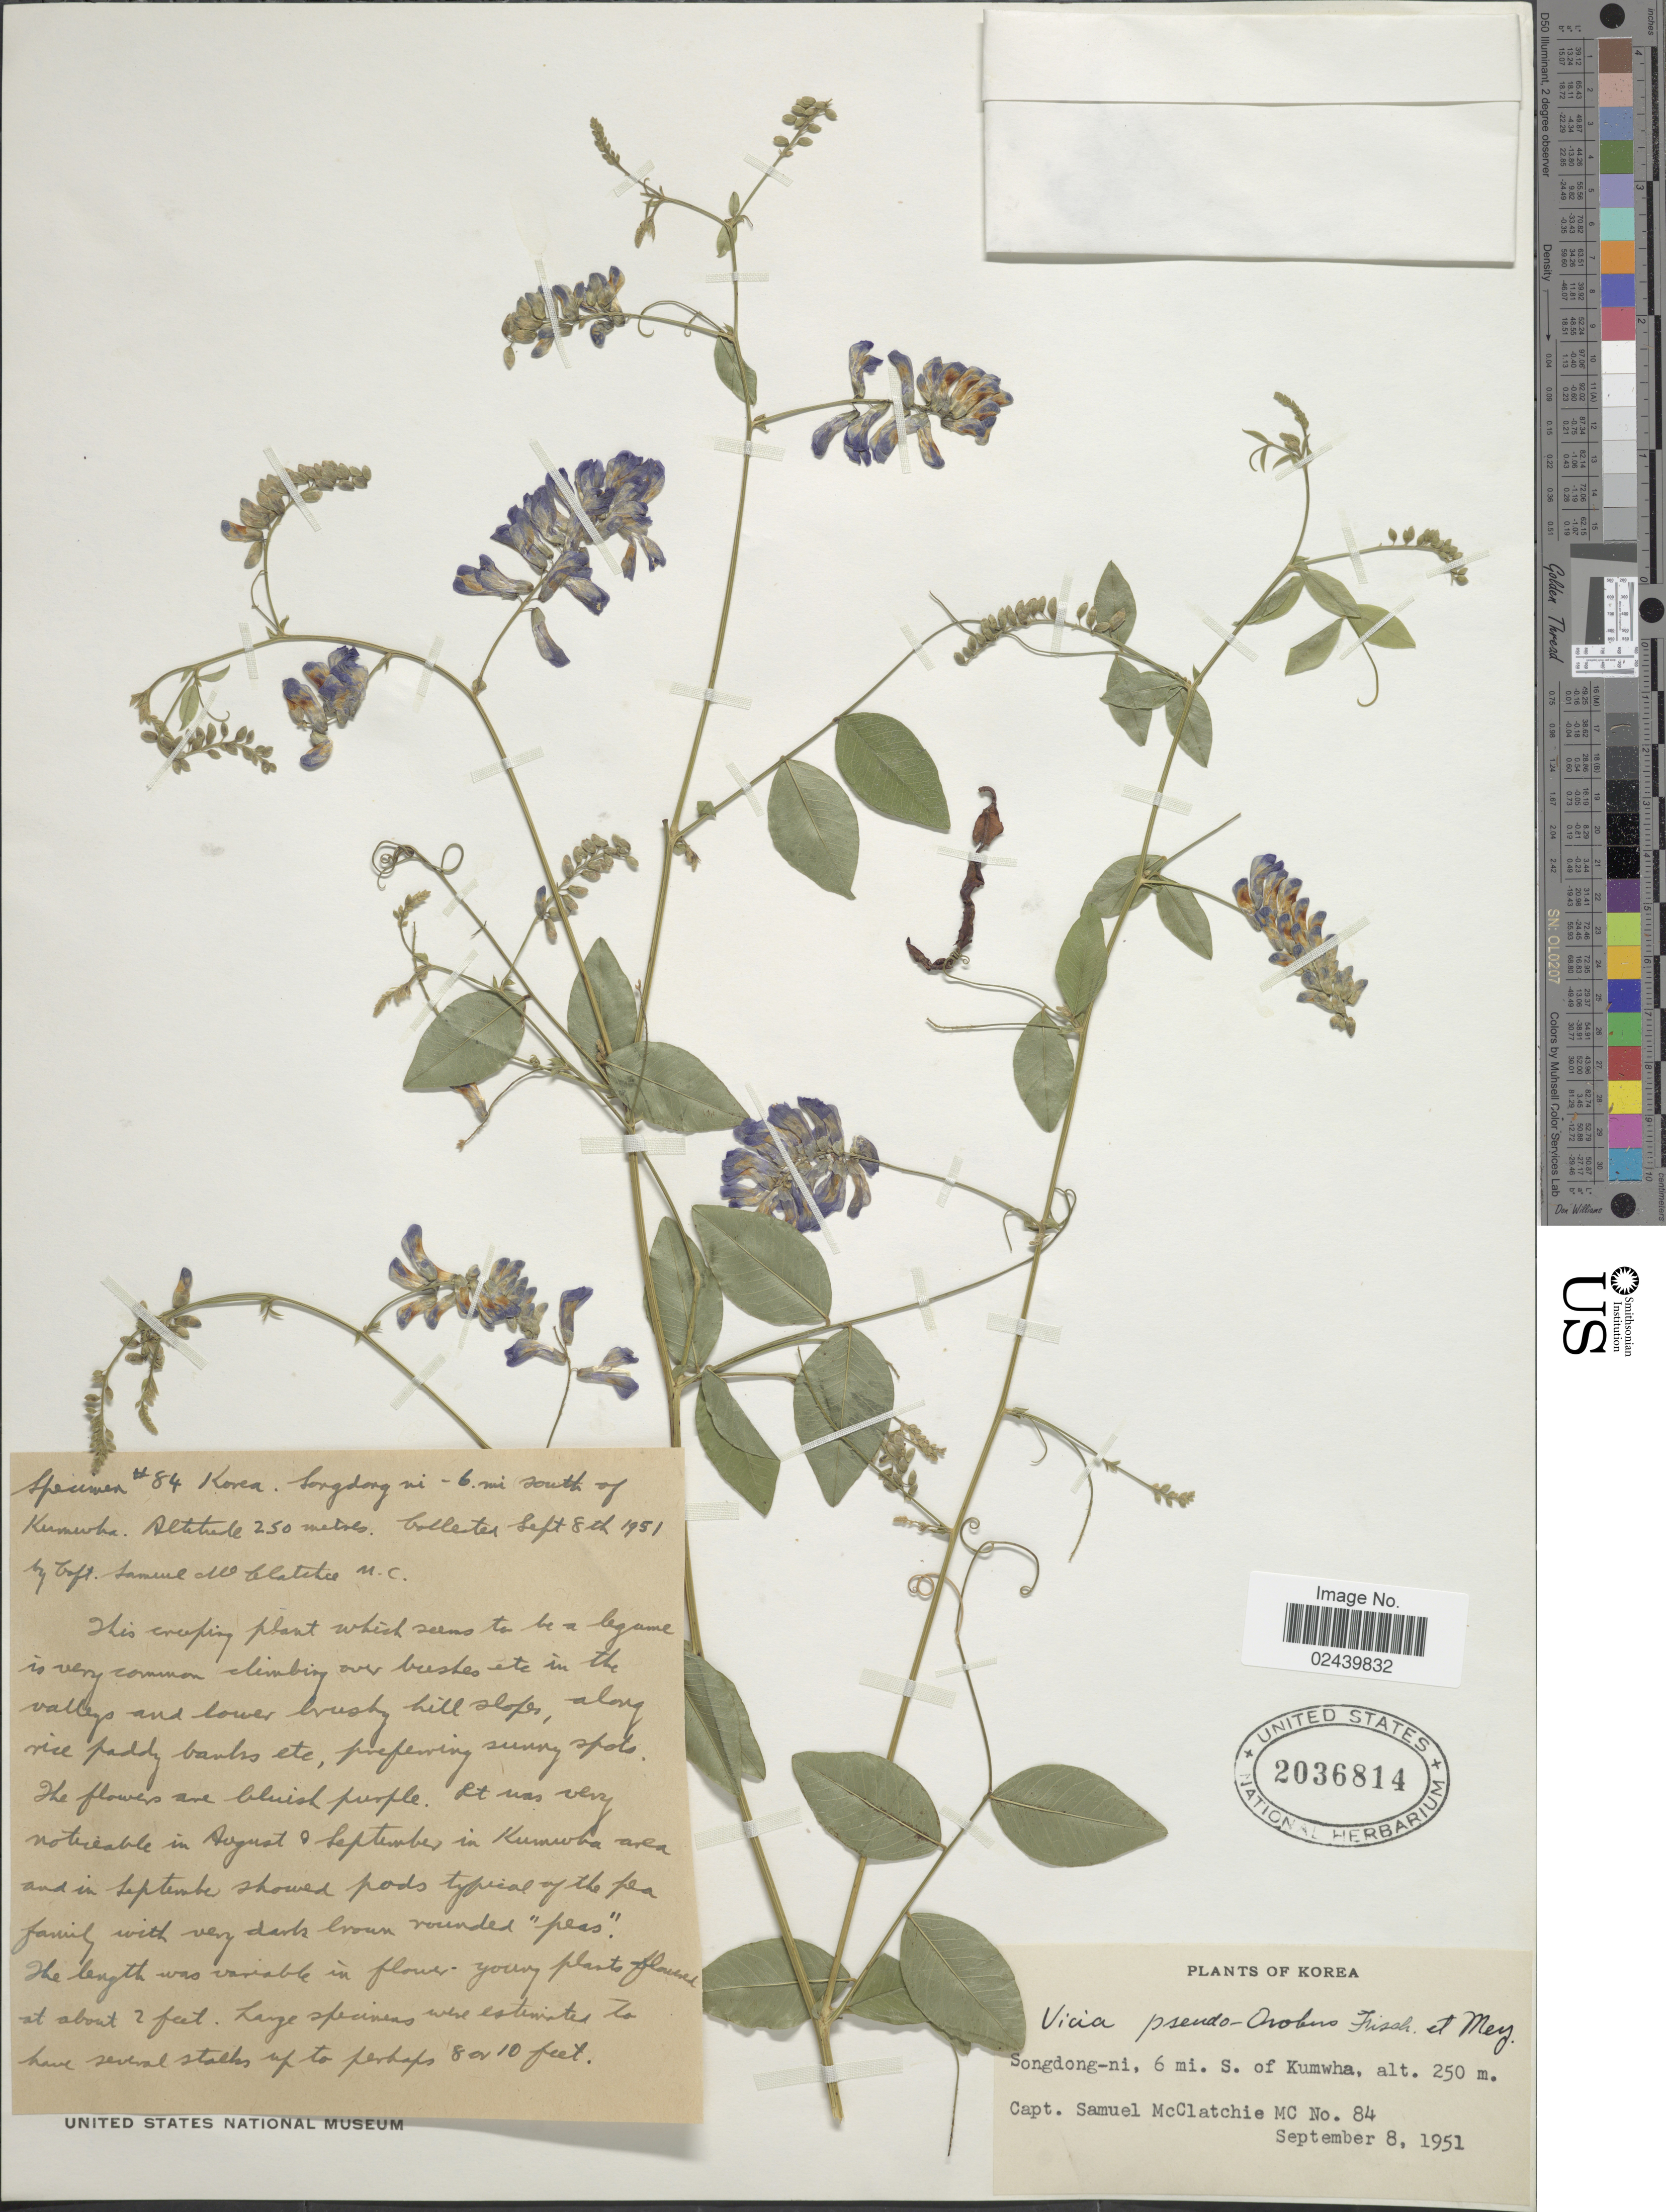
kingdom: Plantae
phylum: Tracheophyta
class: Magnoliopsida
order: Fabales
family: Fabaceae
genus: Vicia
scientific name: Vicia pseudo-orobus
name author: Fisch. & C.A. Mey.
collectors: S. McClatchie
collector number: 84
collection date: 1951-09-08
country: South Korea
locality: Songdong-ni 6 mi. south of Kumwha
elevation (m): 250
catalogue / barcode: US 2036814